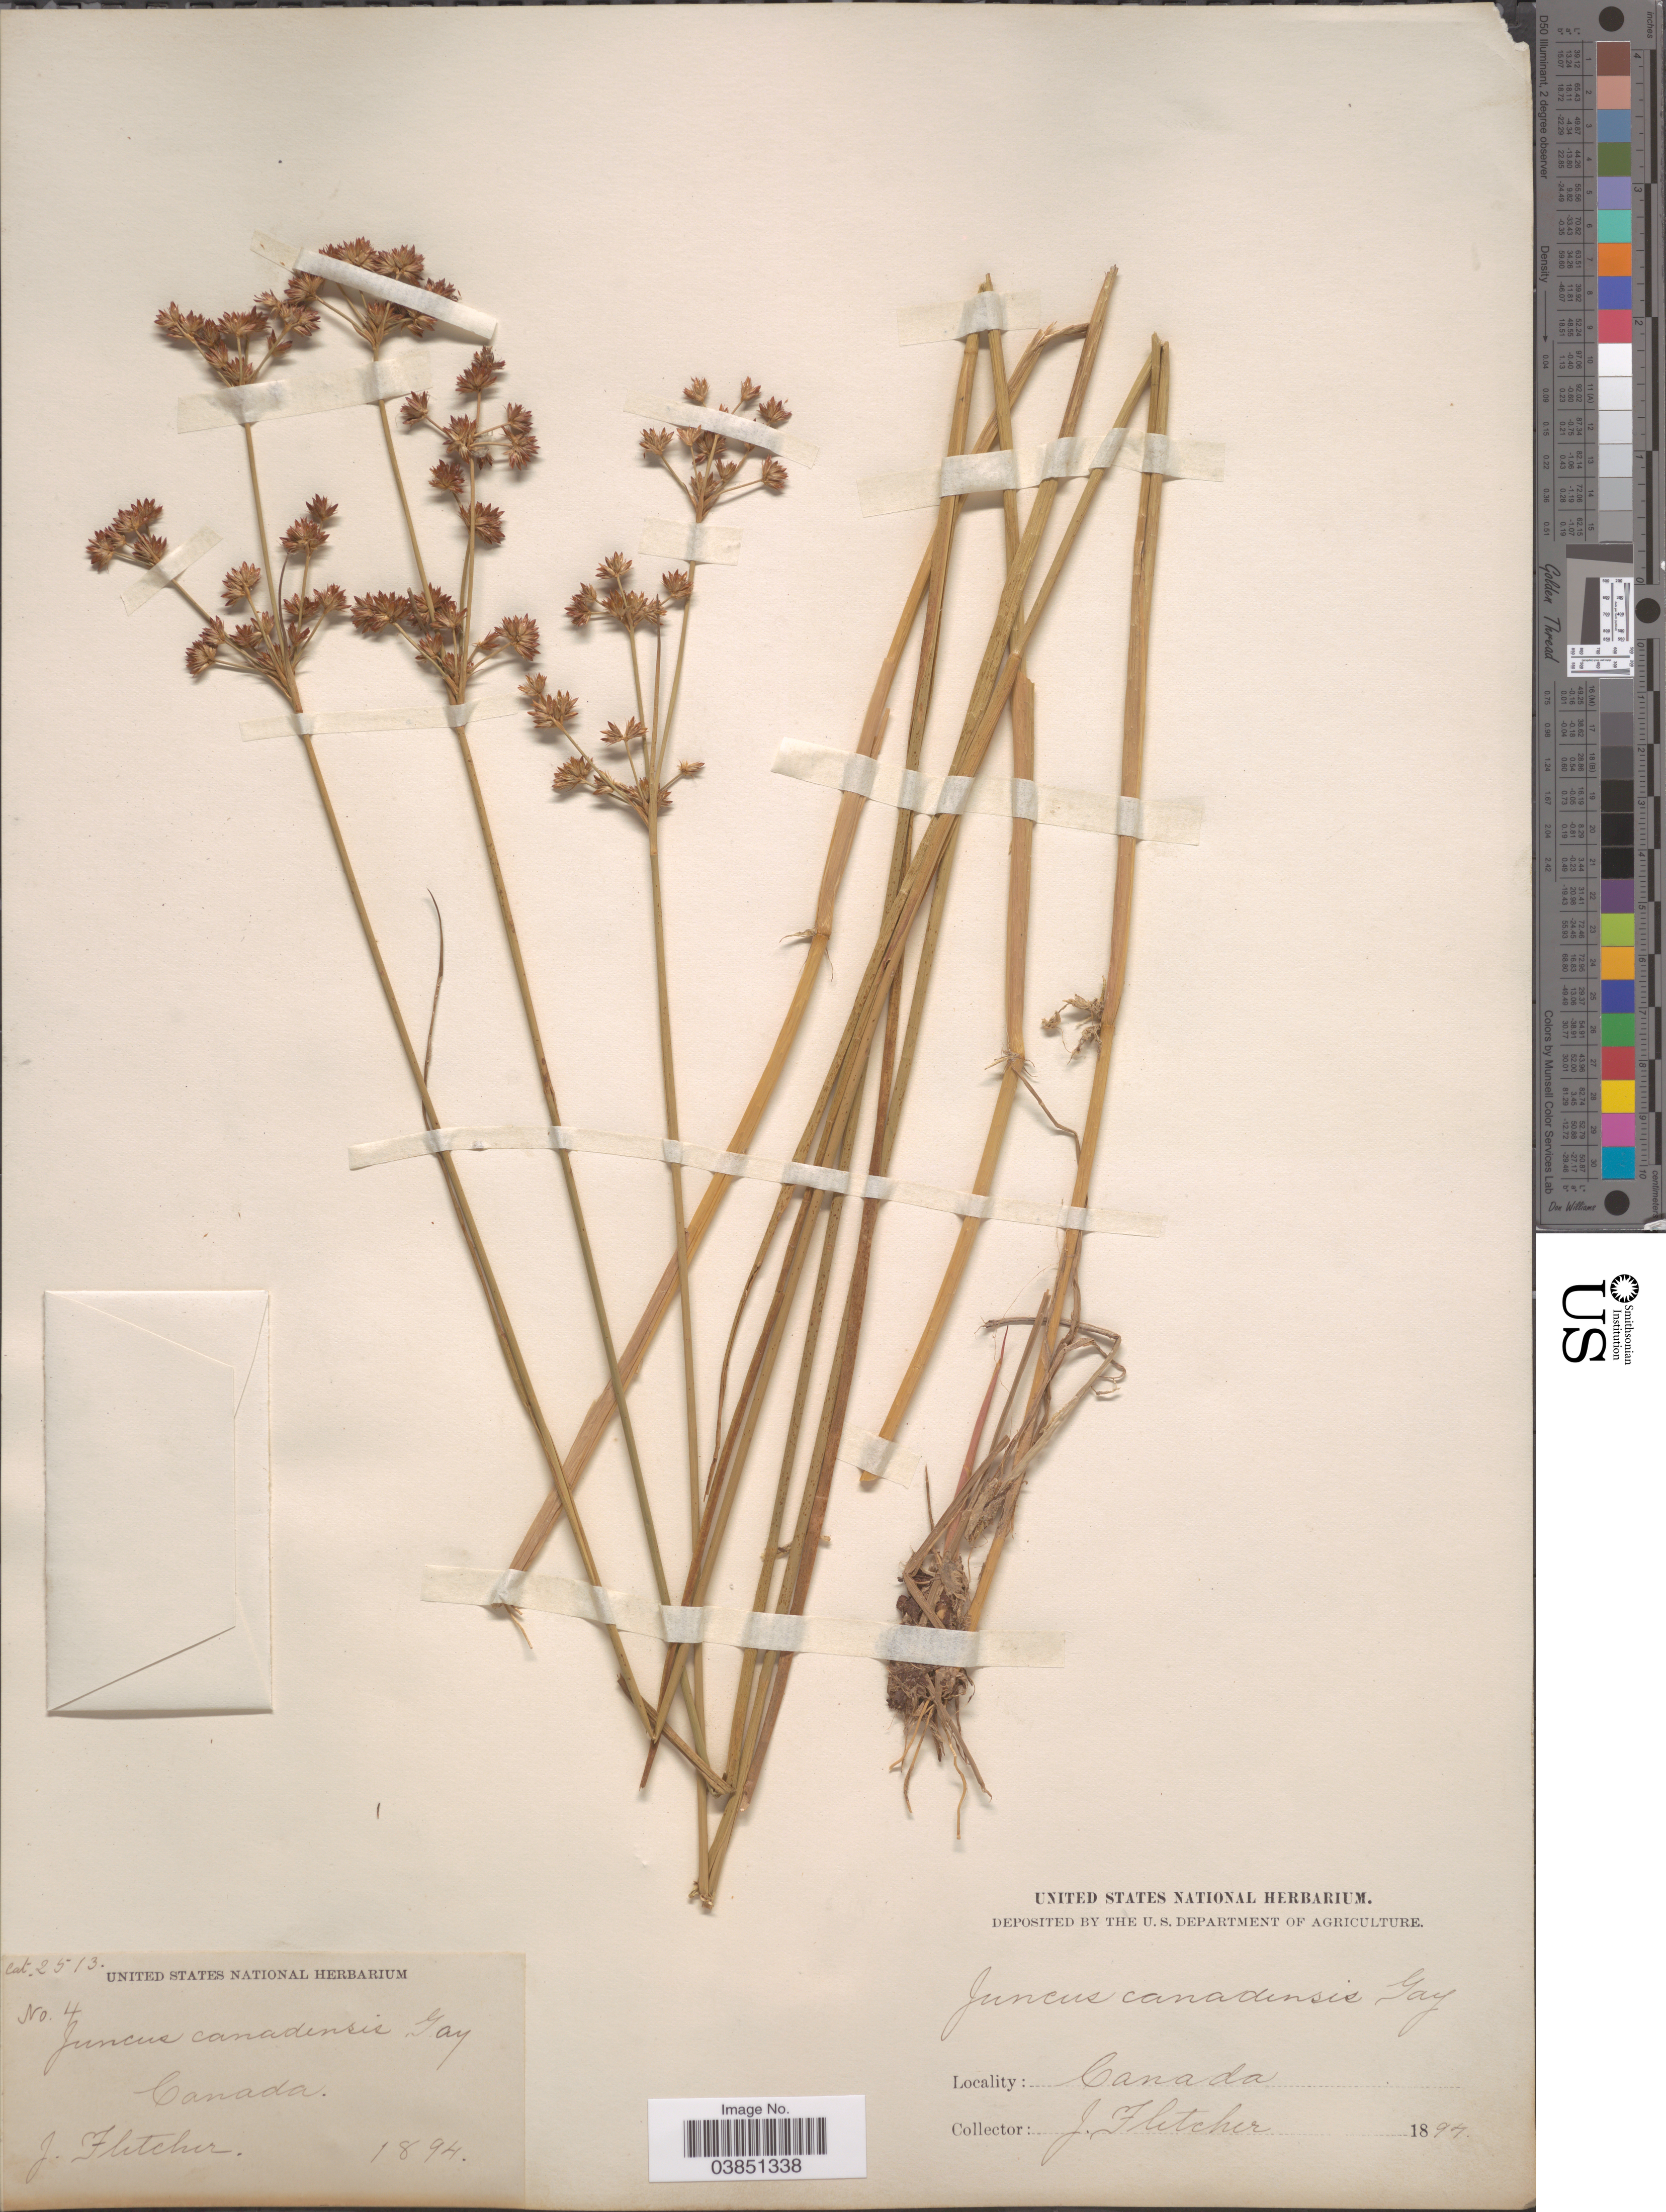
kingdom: Plantae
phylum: Tracheophyta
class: Liliopsida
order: Poales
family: Juncaceae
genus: Juncus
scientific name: Juncus canadensis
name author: J. Gay ex Laharpe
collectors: J. Fletcher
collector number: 4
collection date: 1894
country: Canada